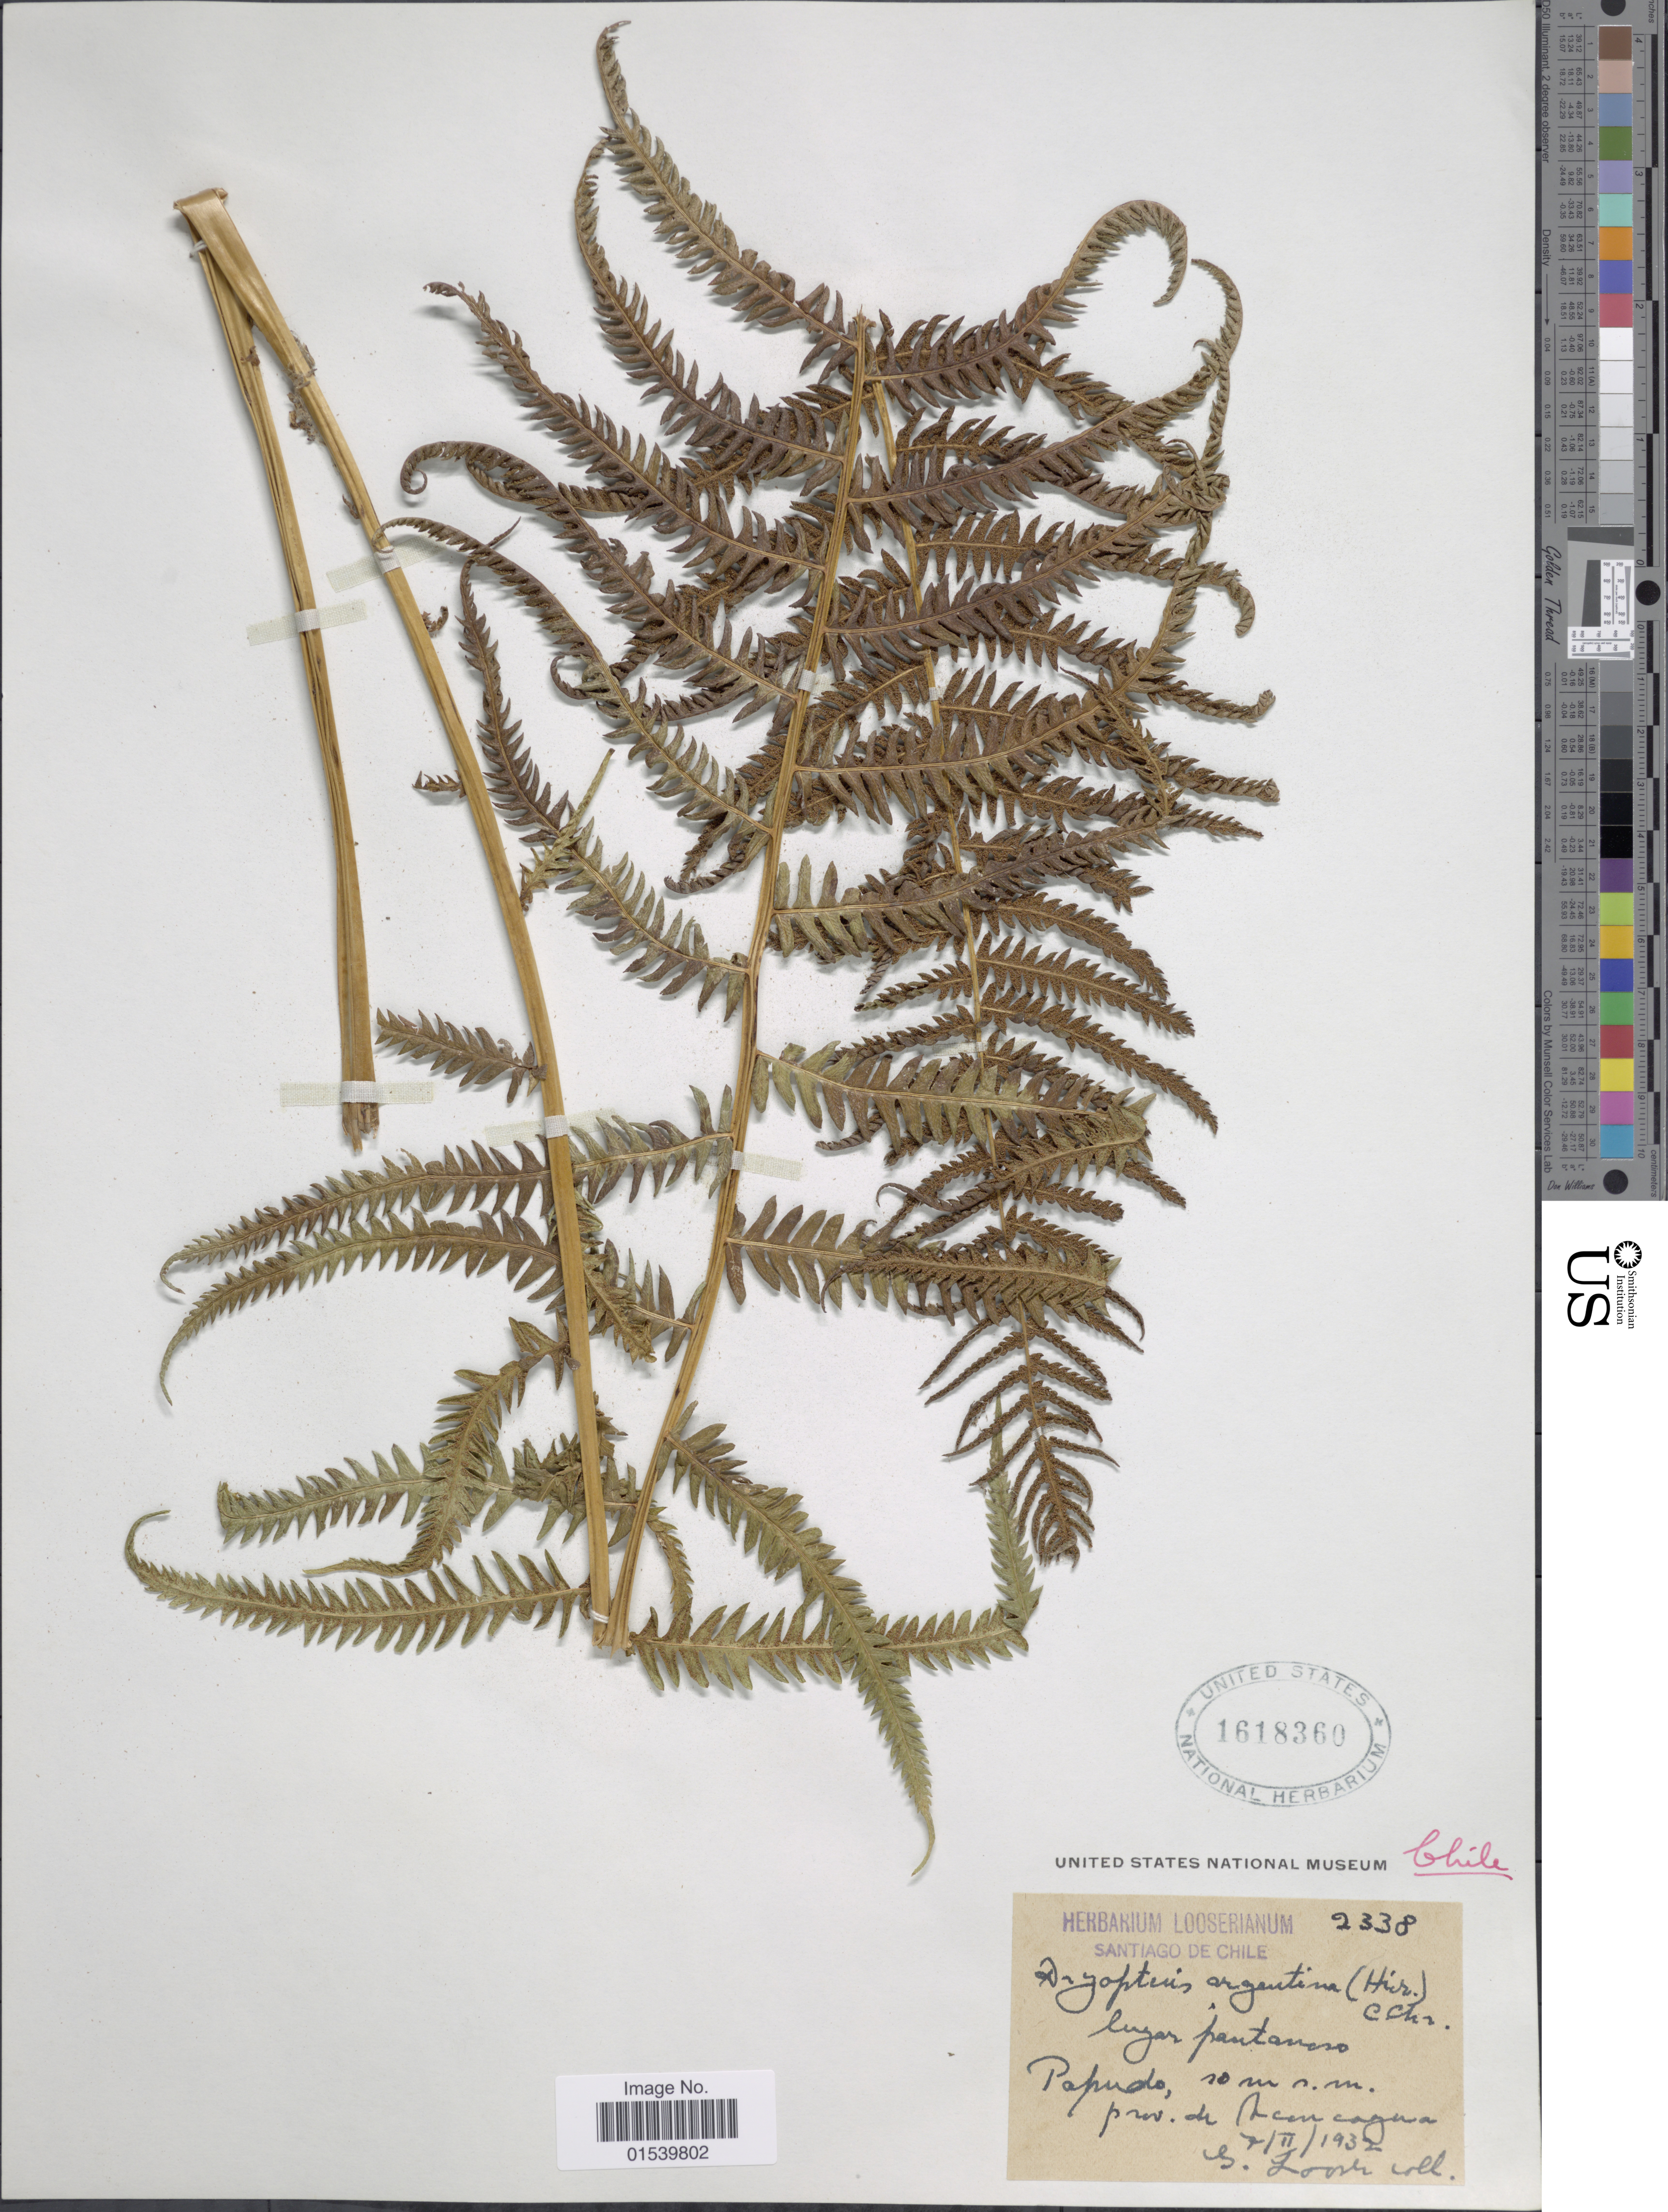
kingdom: Plantae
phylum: Tracheophyta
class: Polypodiopsida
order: Polypodiales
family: Thelypteridaceae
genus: Amauropelta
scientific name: Amauropelta argentina (Hieron.) comb. nov., ined. 2015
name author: (Hieron.)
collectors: G. Looser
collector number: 2338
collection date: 1932-02-07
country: Chile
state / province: Región Metropolitana (RM)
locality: Santiago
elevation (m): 10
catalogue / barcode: US 1618360